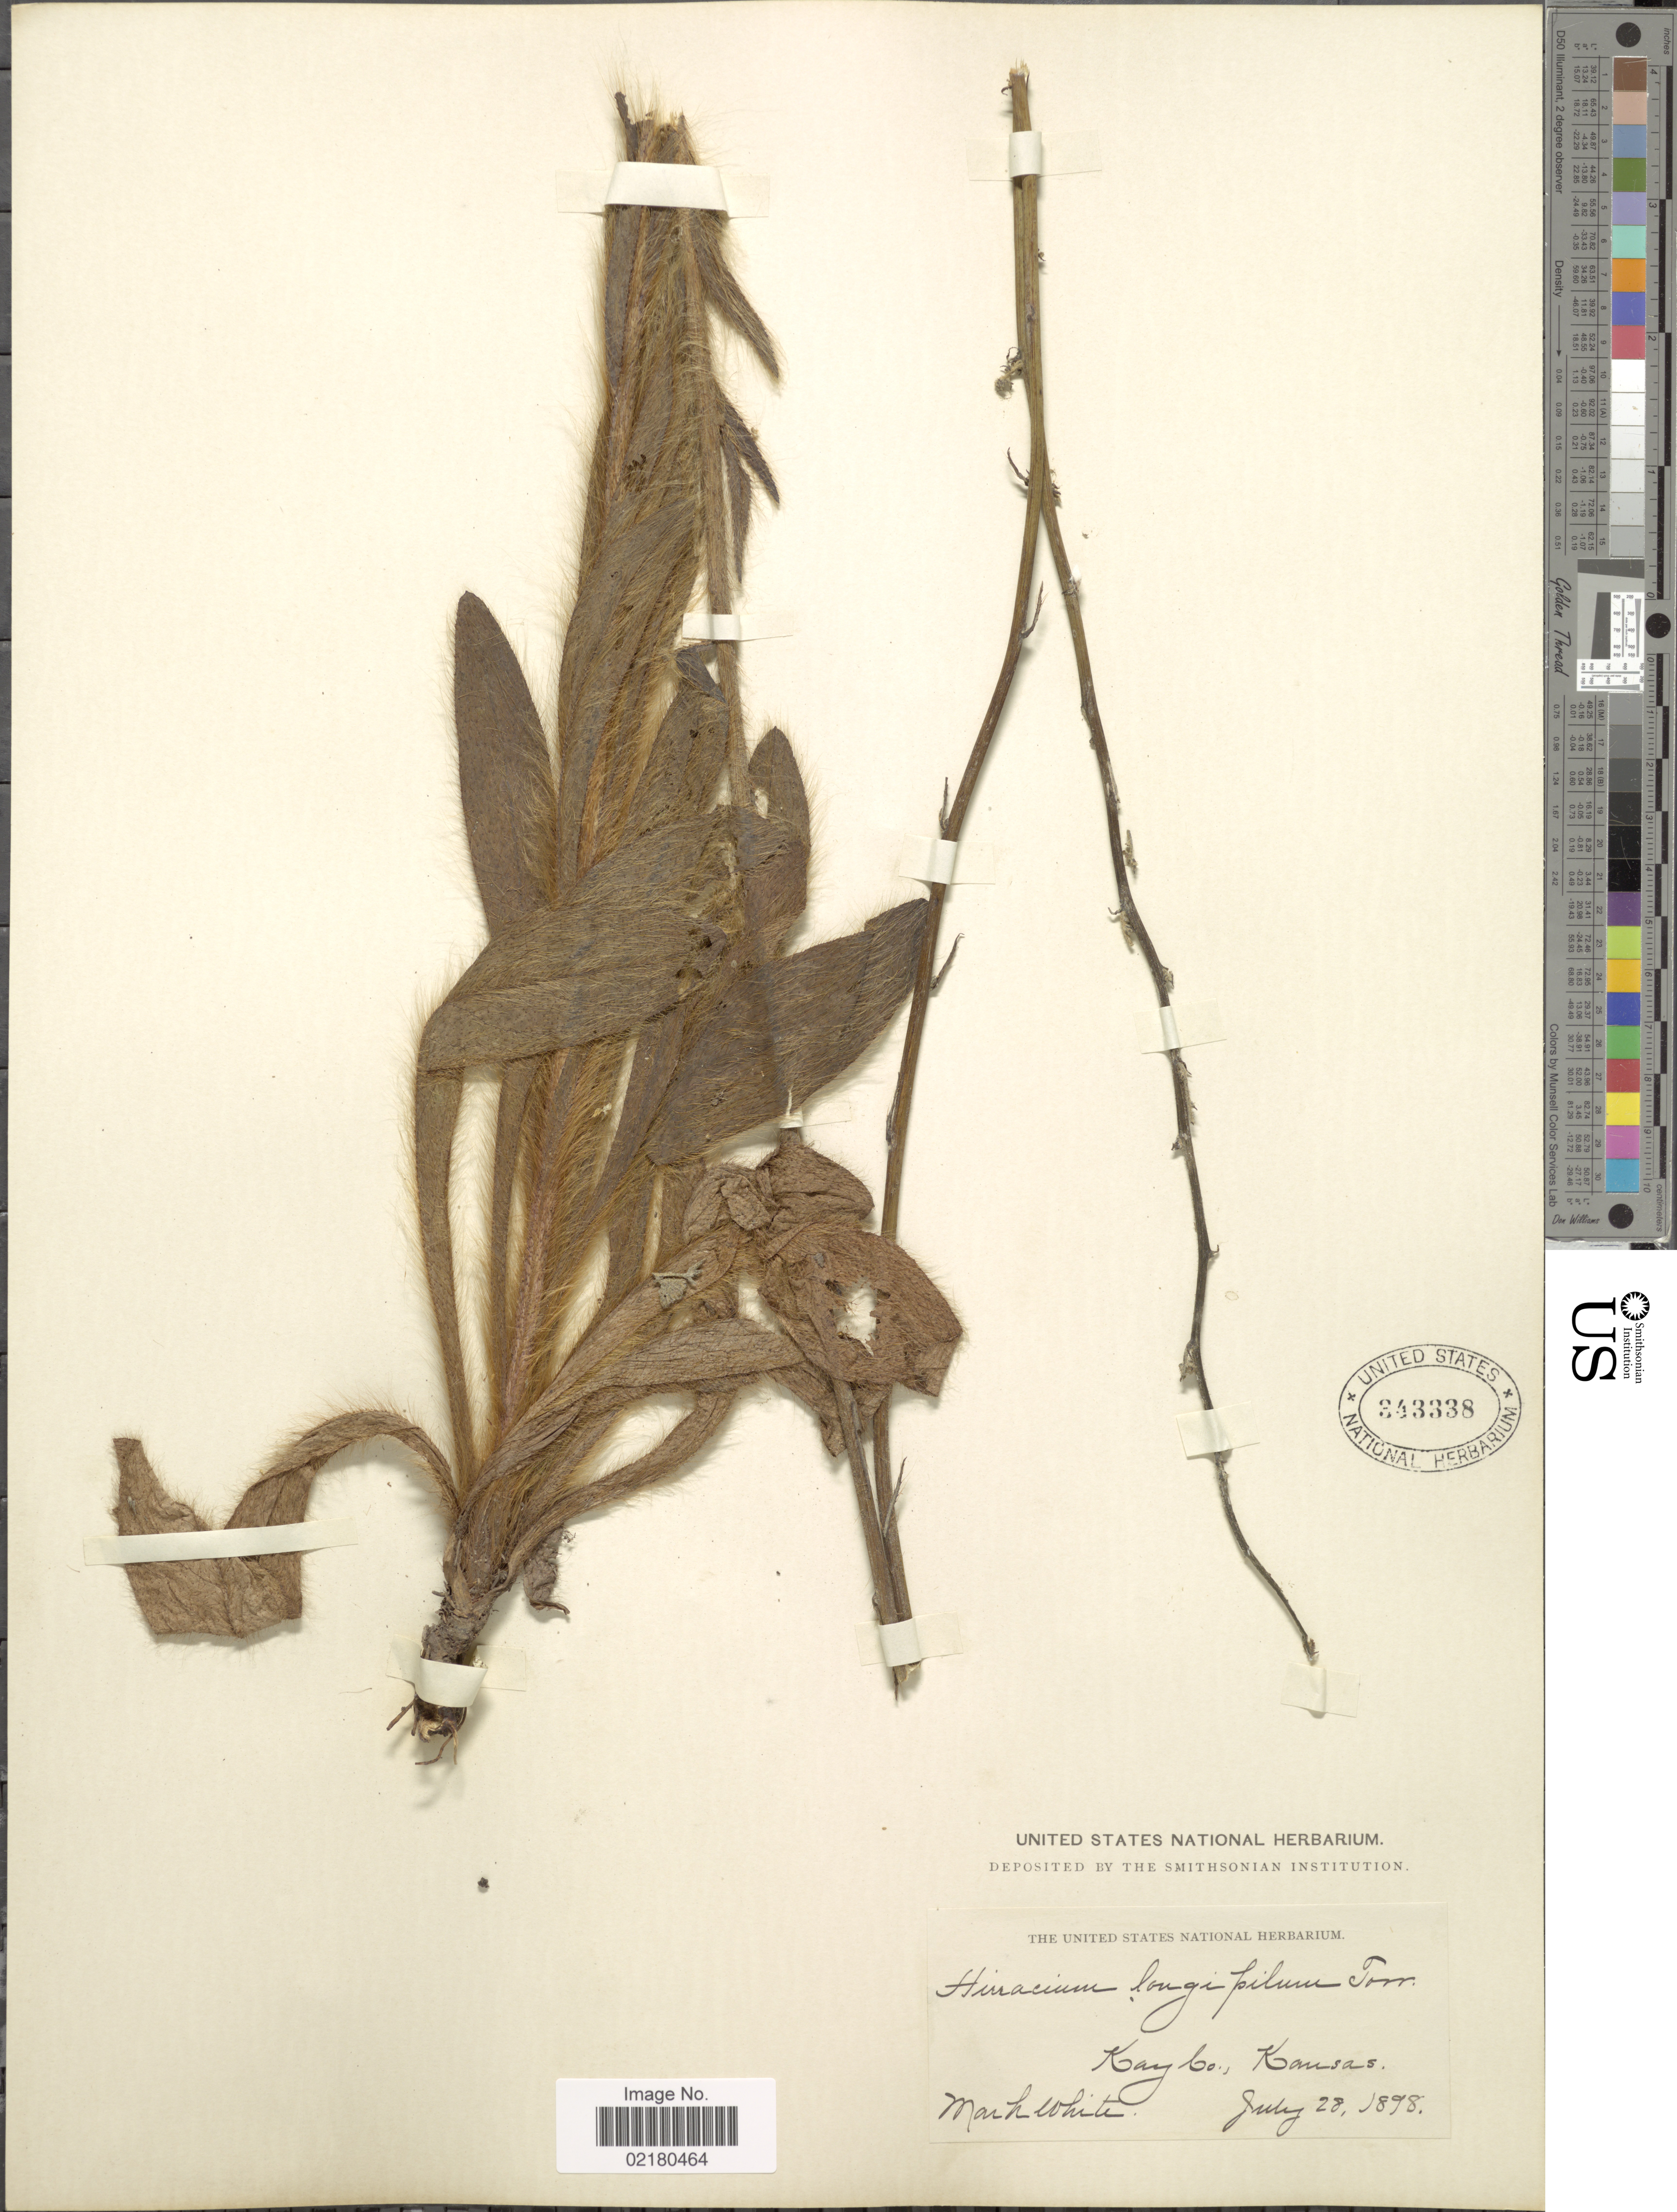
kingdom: Plantae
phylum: Tracheophyta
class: Magnoliopsida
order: Asterales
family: Asteraceae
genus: Hieracium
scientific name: Hieracium longipilum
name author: Torr. ex Hook.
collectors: M. White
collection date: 1898-07-28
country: United States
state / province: Kansas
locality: Kay Co.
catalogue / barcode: US 343338